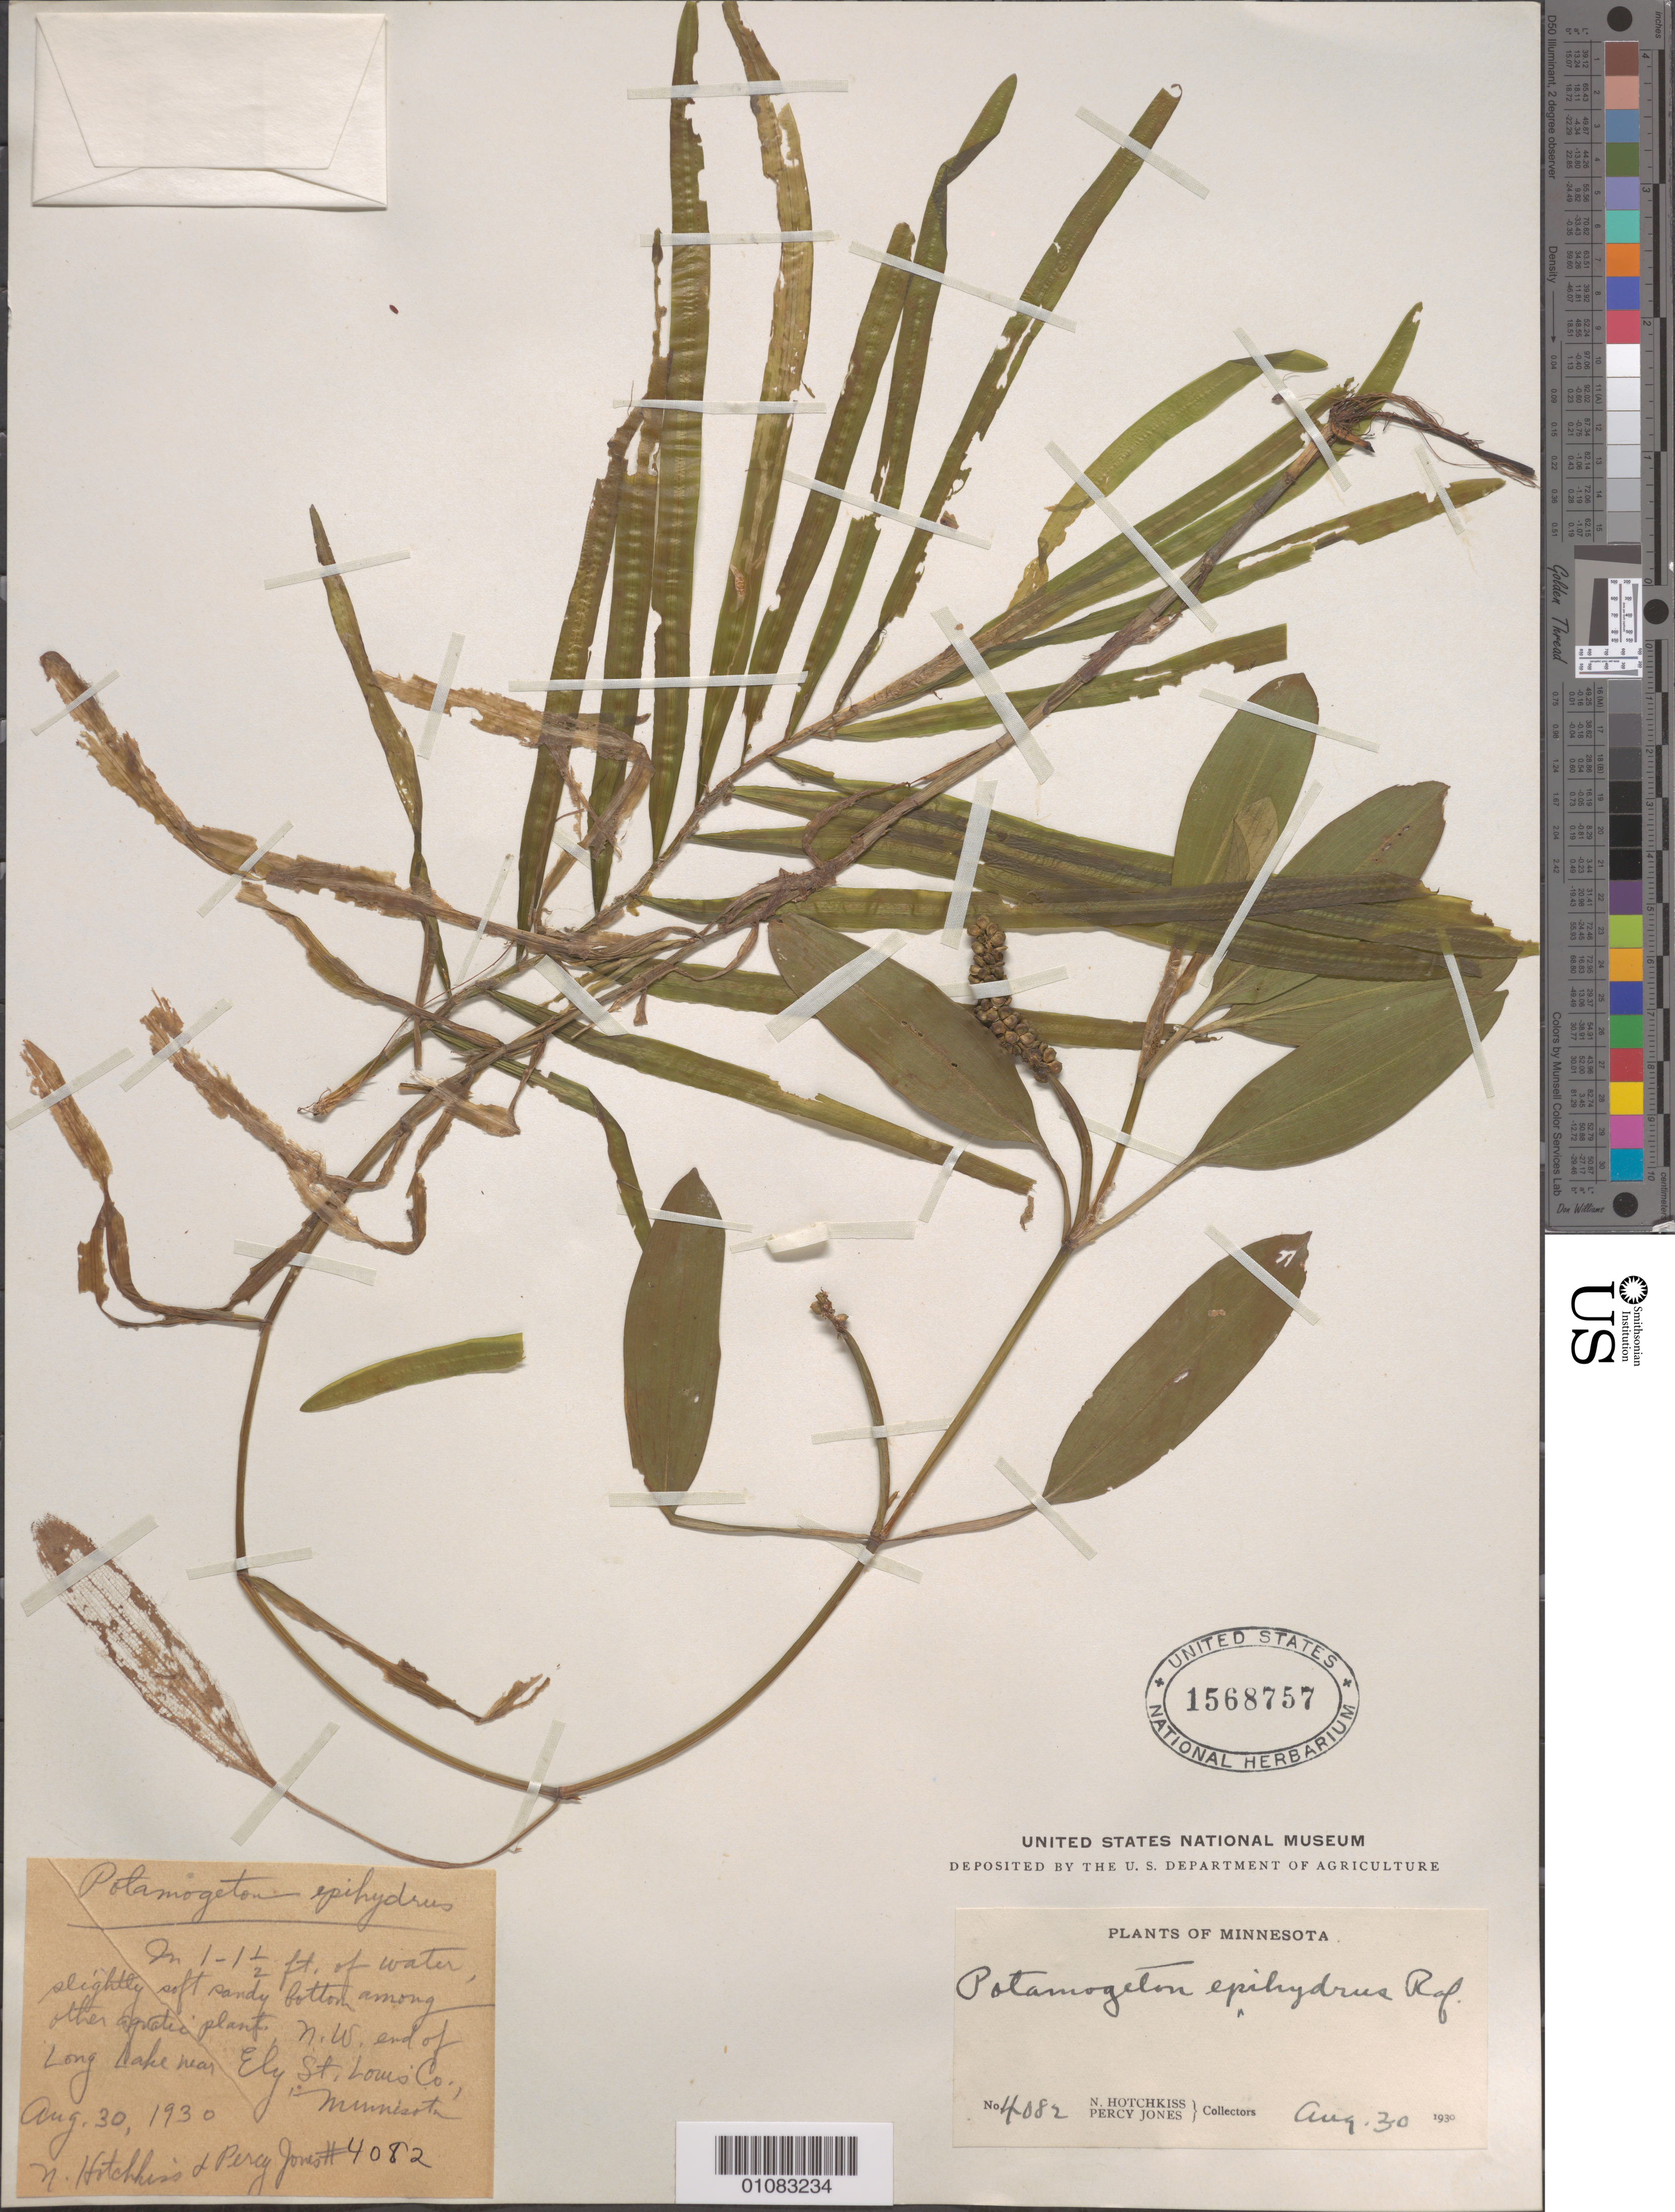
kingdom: Plantae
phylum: Tracheophyta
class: Liliopsida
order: Alismatales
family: Potamogetonaceae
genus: Potamogeton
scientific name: Potamogeton epihydrus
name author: Raf.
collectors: N. Hotchkiss & P. Jones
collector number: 4082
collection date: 1930-08-30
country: United States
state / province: Minnesota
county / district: St. Louis County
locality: near Ely, NW end of Long Lake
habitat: Slightly soft sandy bottom among other aquatic plants.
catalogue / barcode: US 1568757